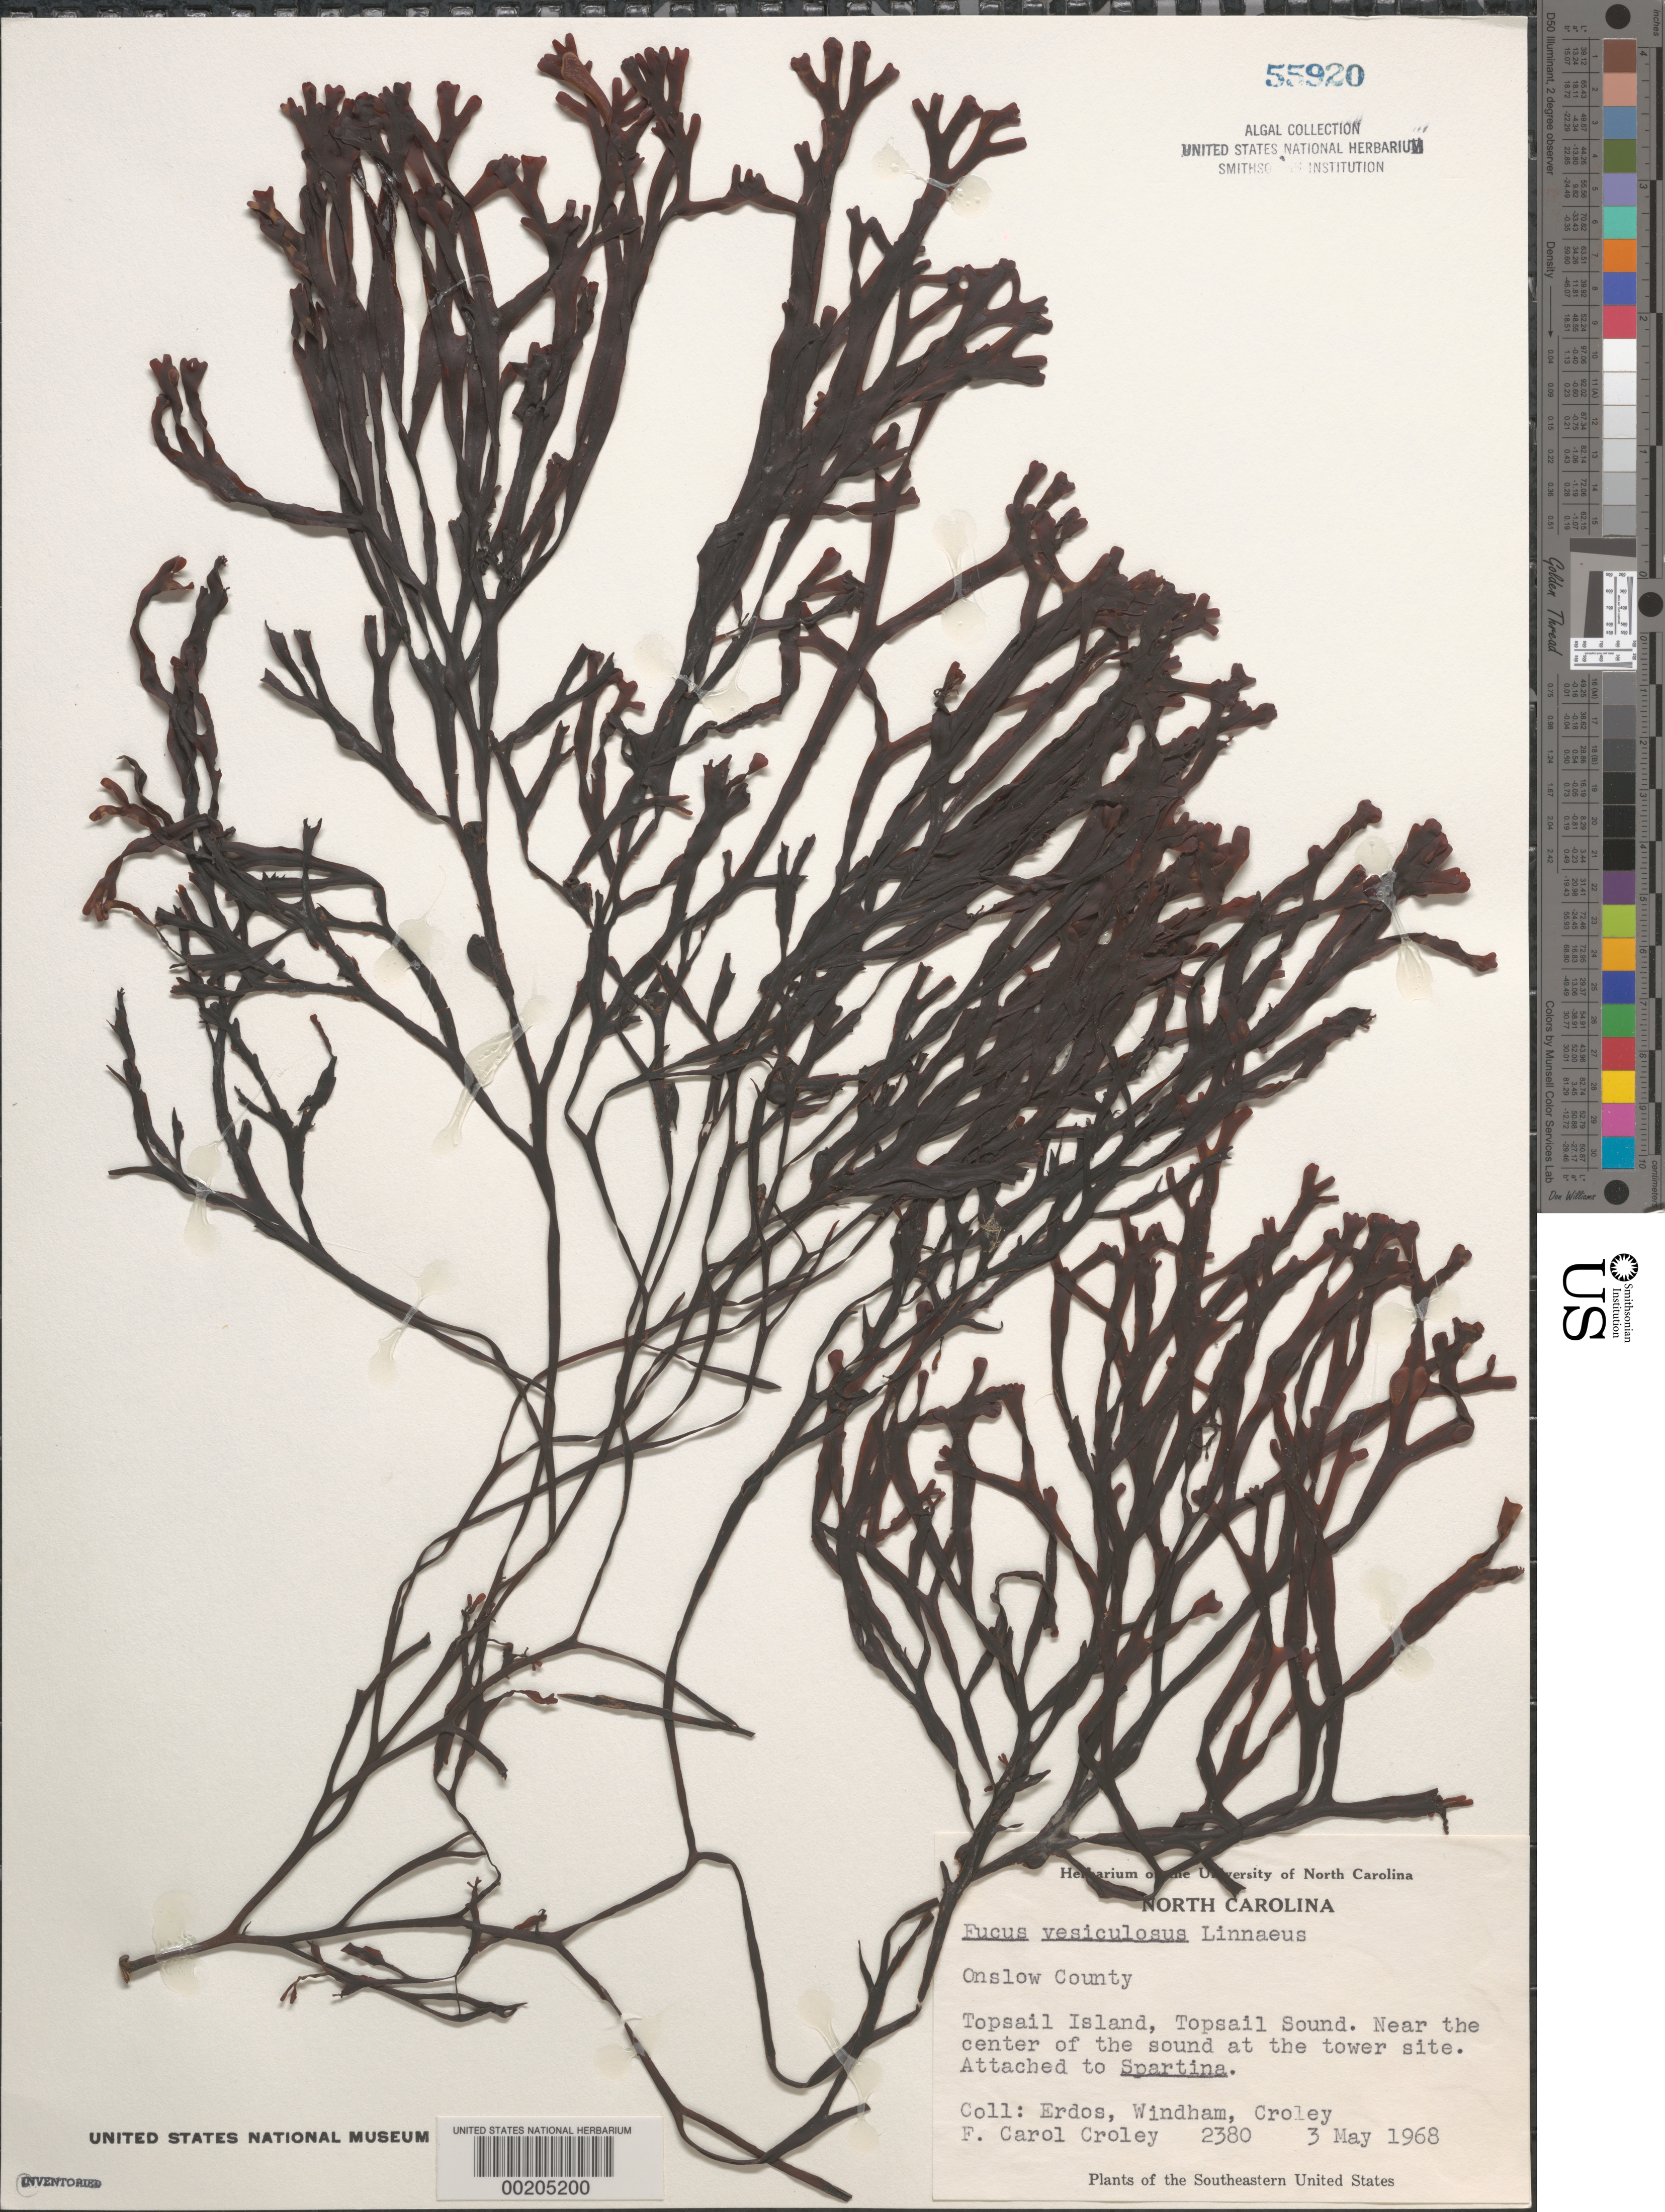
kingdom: Chromista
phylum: Ochrophyta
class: Phaeophyceae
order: Fucales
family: Fucaceae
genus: Fucus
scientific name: Fucus vesiculosus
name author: L.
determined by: Croley, F. C.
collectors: -. Erdos, M. D. Windham & F. C. Croley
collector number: FCC 2380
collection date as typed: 03 May 1968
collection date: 1968-05-03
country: United States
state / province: North Carolina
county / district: Onslow County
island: Topsail Island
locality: Topsail Sound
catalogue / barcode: US 55920